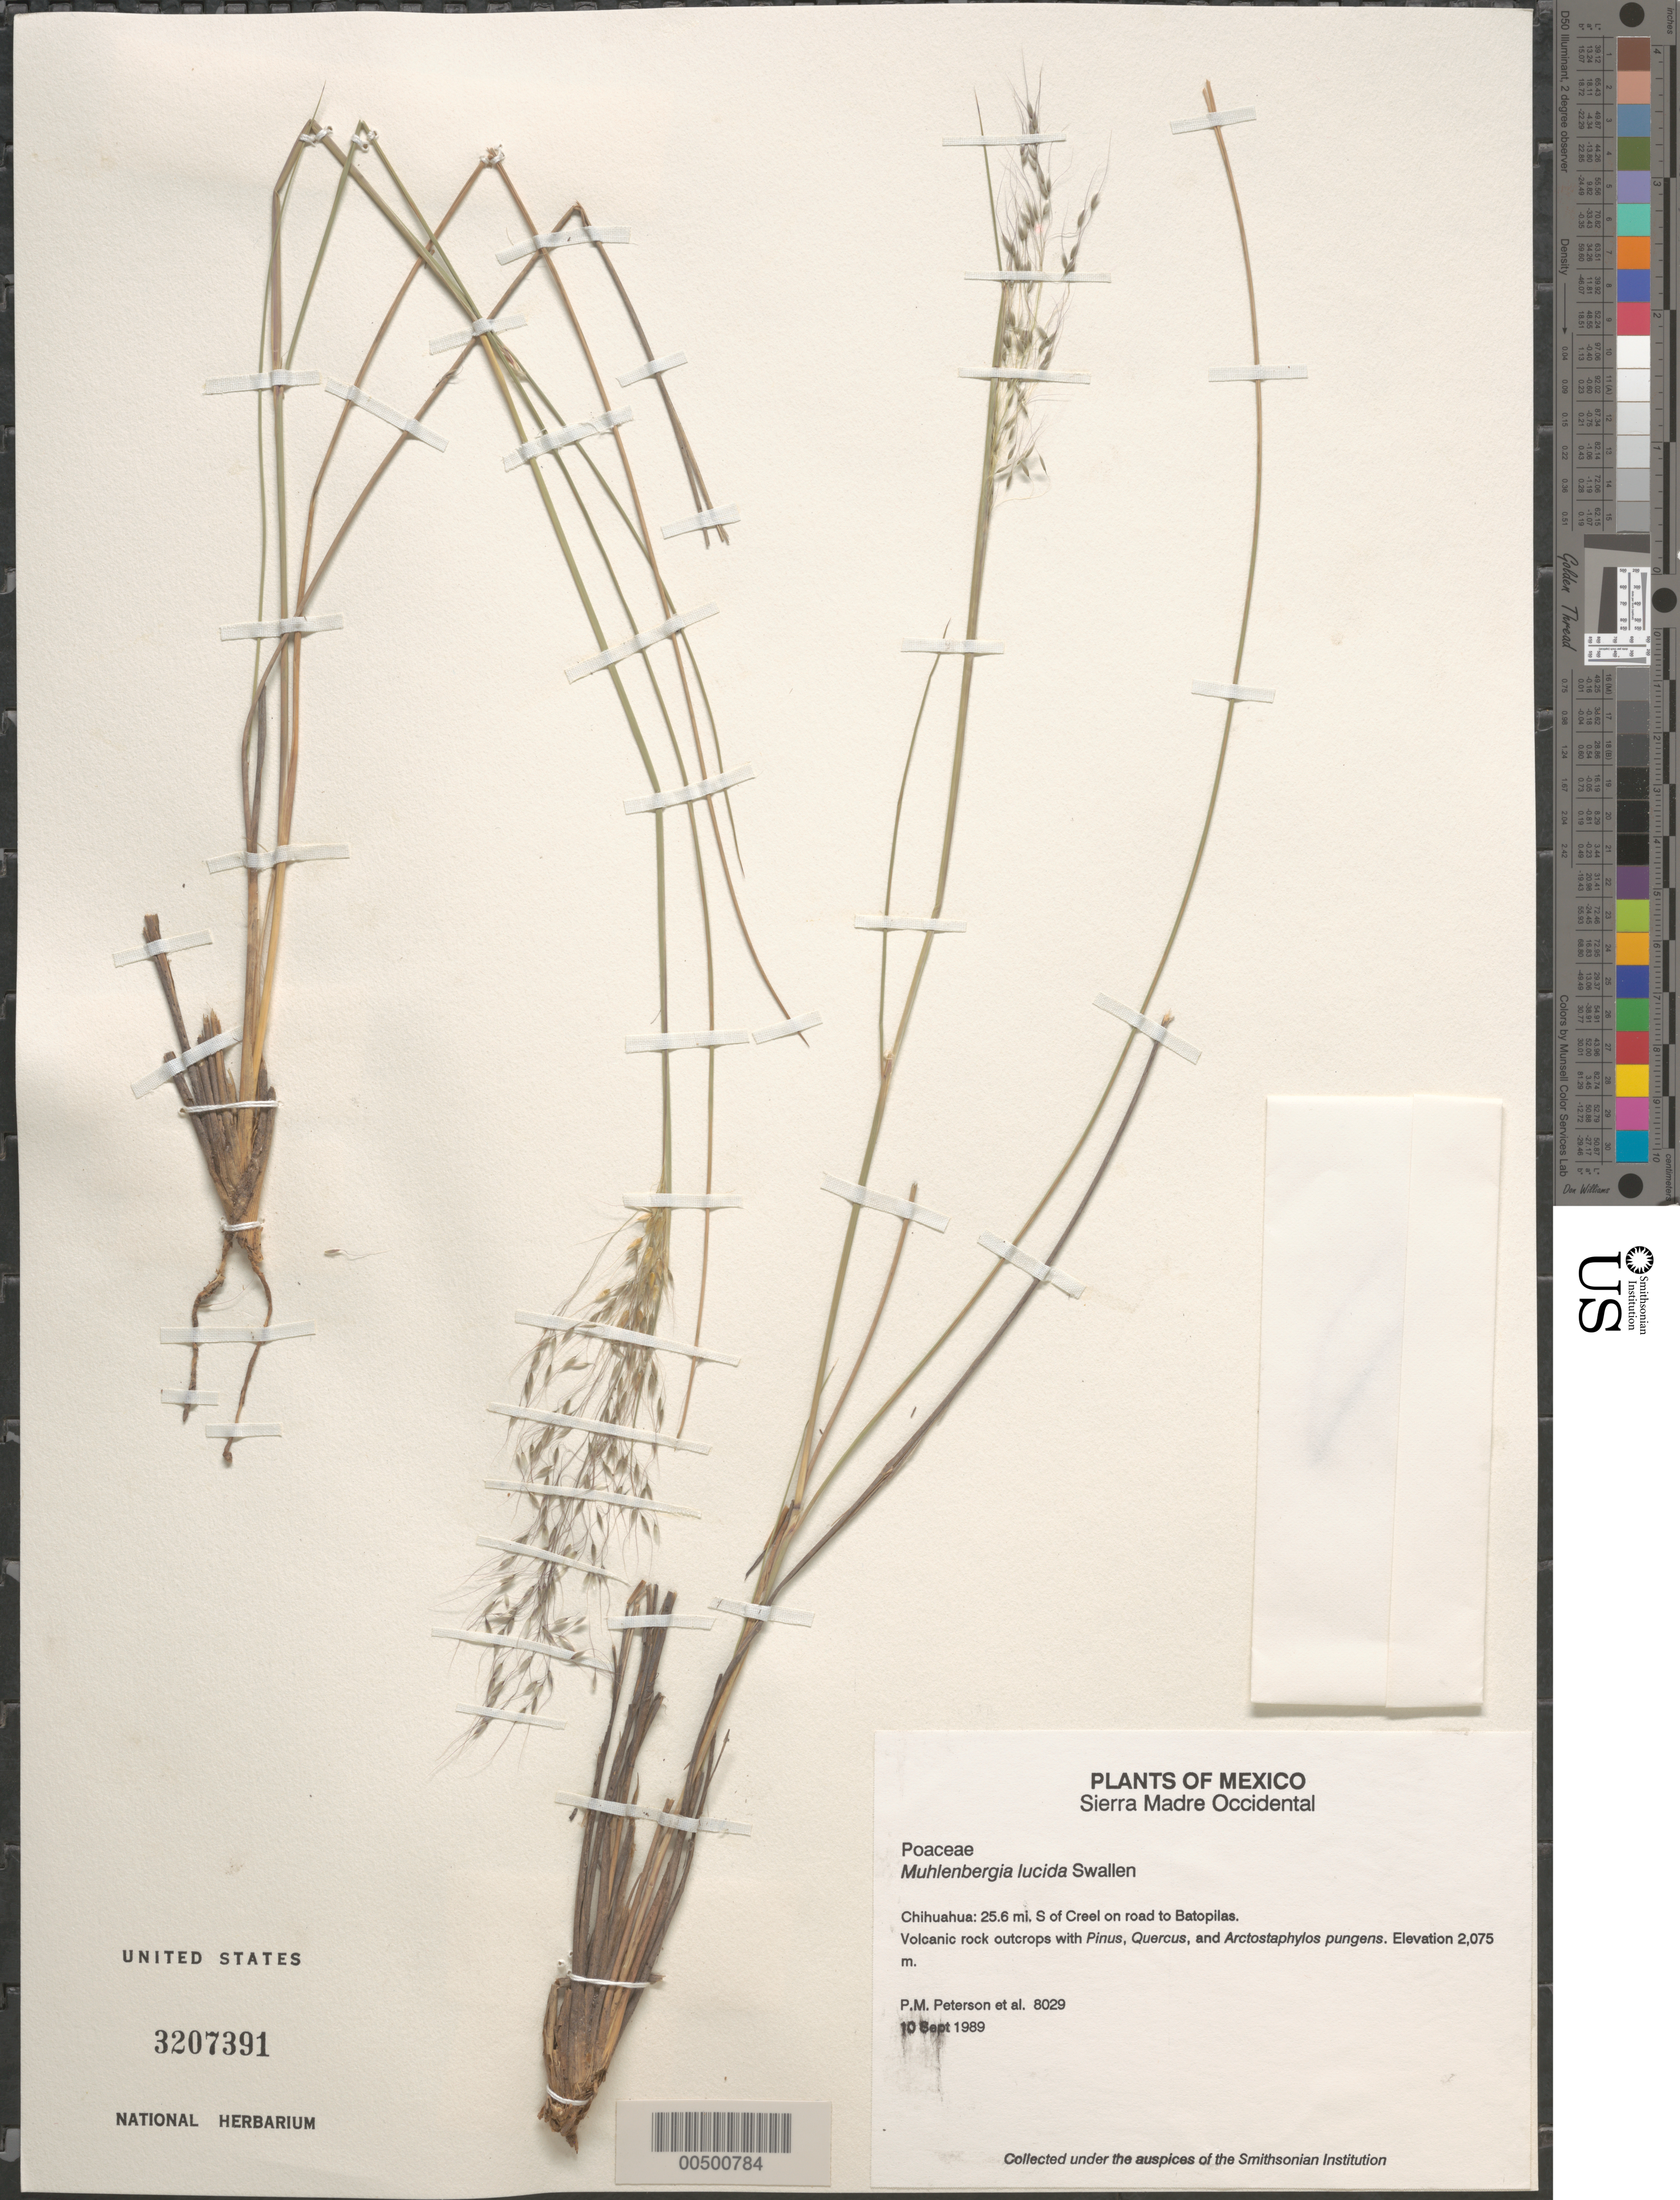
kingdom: Plantae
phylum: Tracheophyta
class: Liliopsida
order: Poales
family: Poaceae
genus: Muhlenbergia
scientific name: Muhlenbergia lucida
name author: Swallen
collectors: P. M. Peterson, C. R. Annable & Y. Herrera Arrieta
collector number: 08029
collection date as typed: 10 Sep 1989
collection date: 1989-09-10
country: Mexico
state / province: Chihuahua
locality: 41.3 km S of Creel on road to Batopilas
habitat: Volcanic rock outcrops with Arctostaphylos pungens, Pinus, and Quercus.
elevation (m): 2075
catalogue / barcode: US 3207391